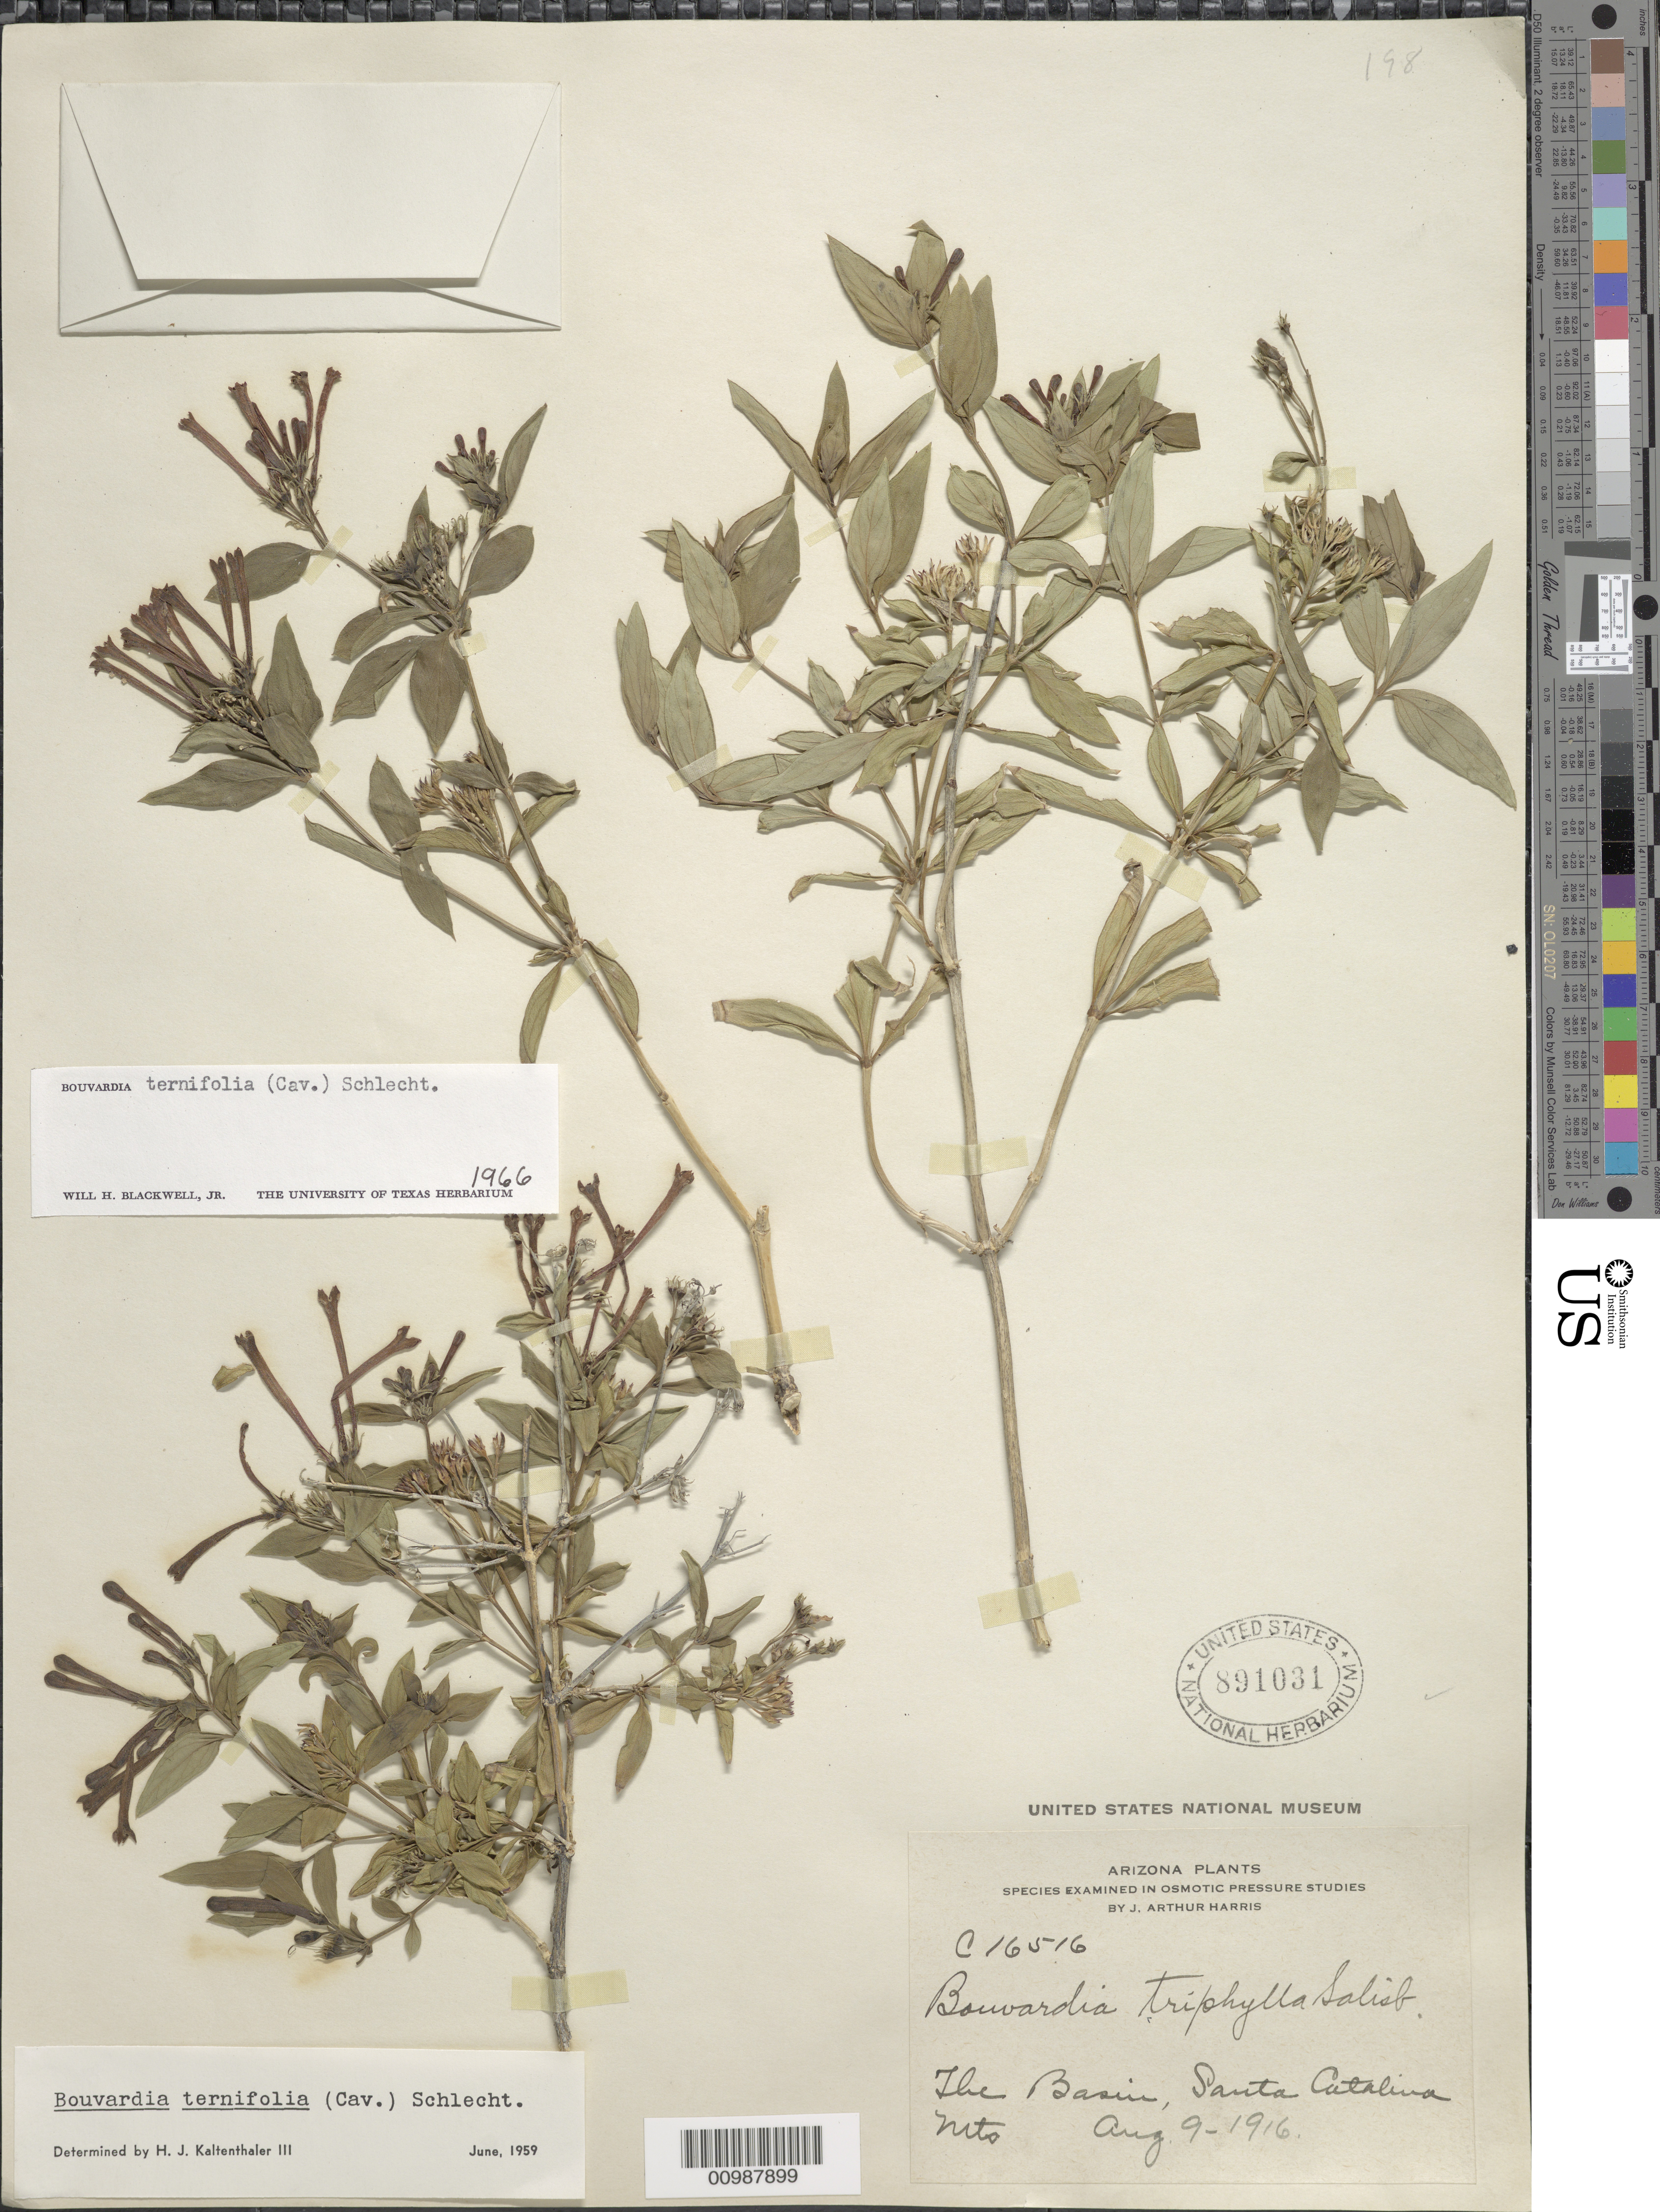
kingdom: Plantae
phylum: Tracheophyta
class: Magnoliopsida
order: Gentianales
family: Rubiaceae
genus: Bouvardia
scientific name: Bouvardia ternifolia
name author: (Cav.) Schltdl.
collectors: J. A. Harris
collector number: C16516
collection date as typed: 09 Aug 1916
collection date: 1916-08-09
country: United States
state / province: Arizona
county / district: Pima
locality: The basin of Santa Catalina Mountains.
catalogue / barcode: US 891031